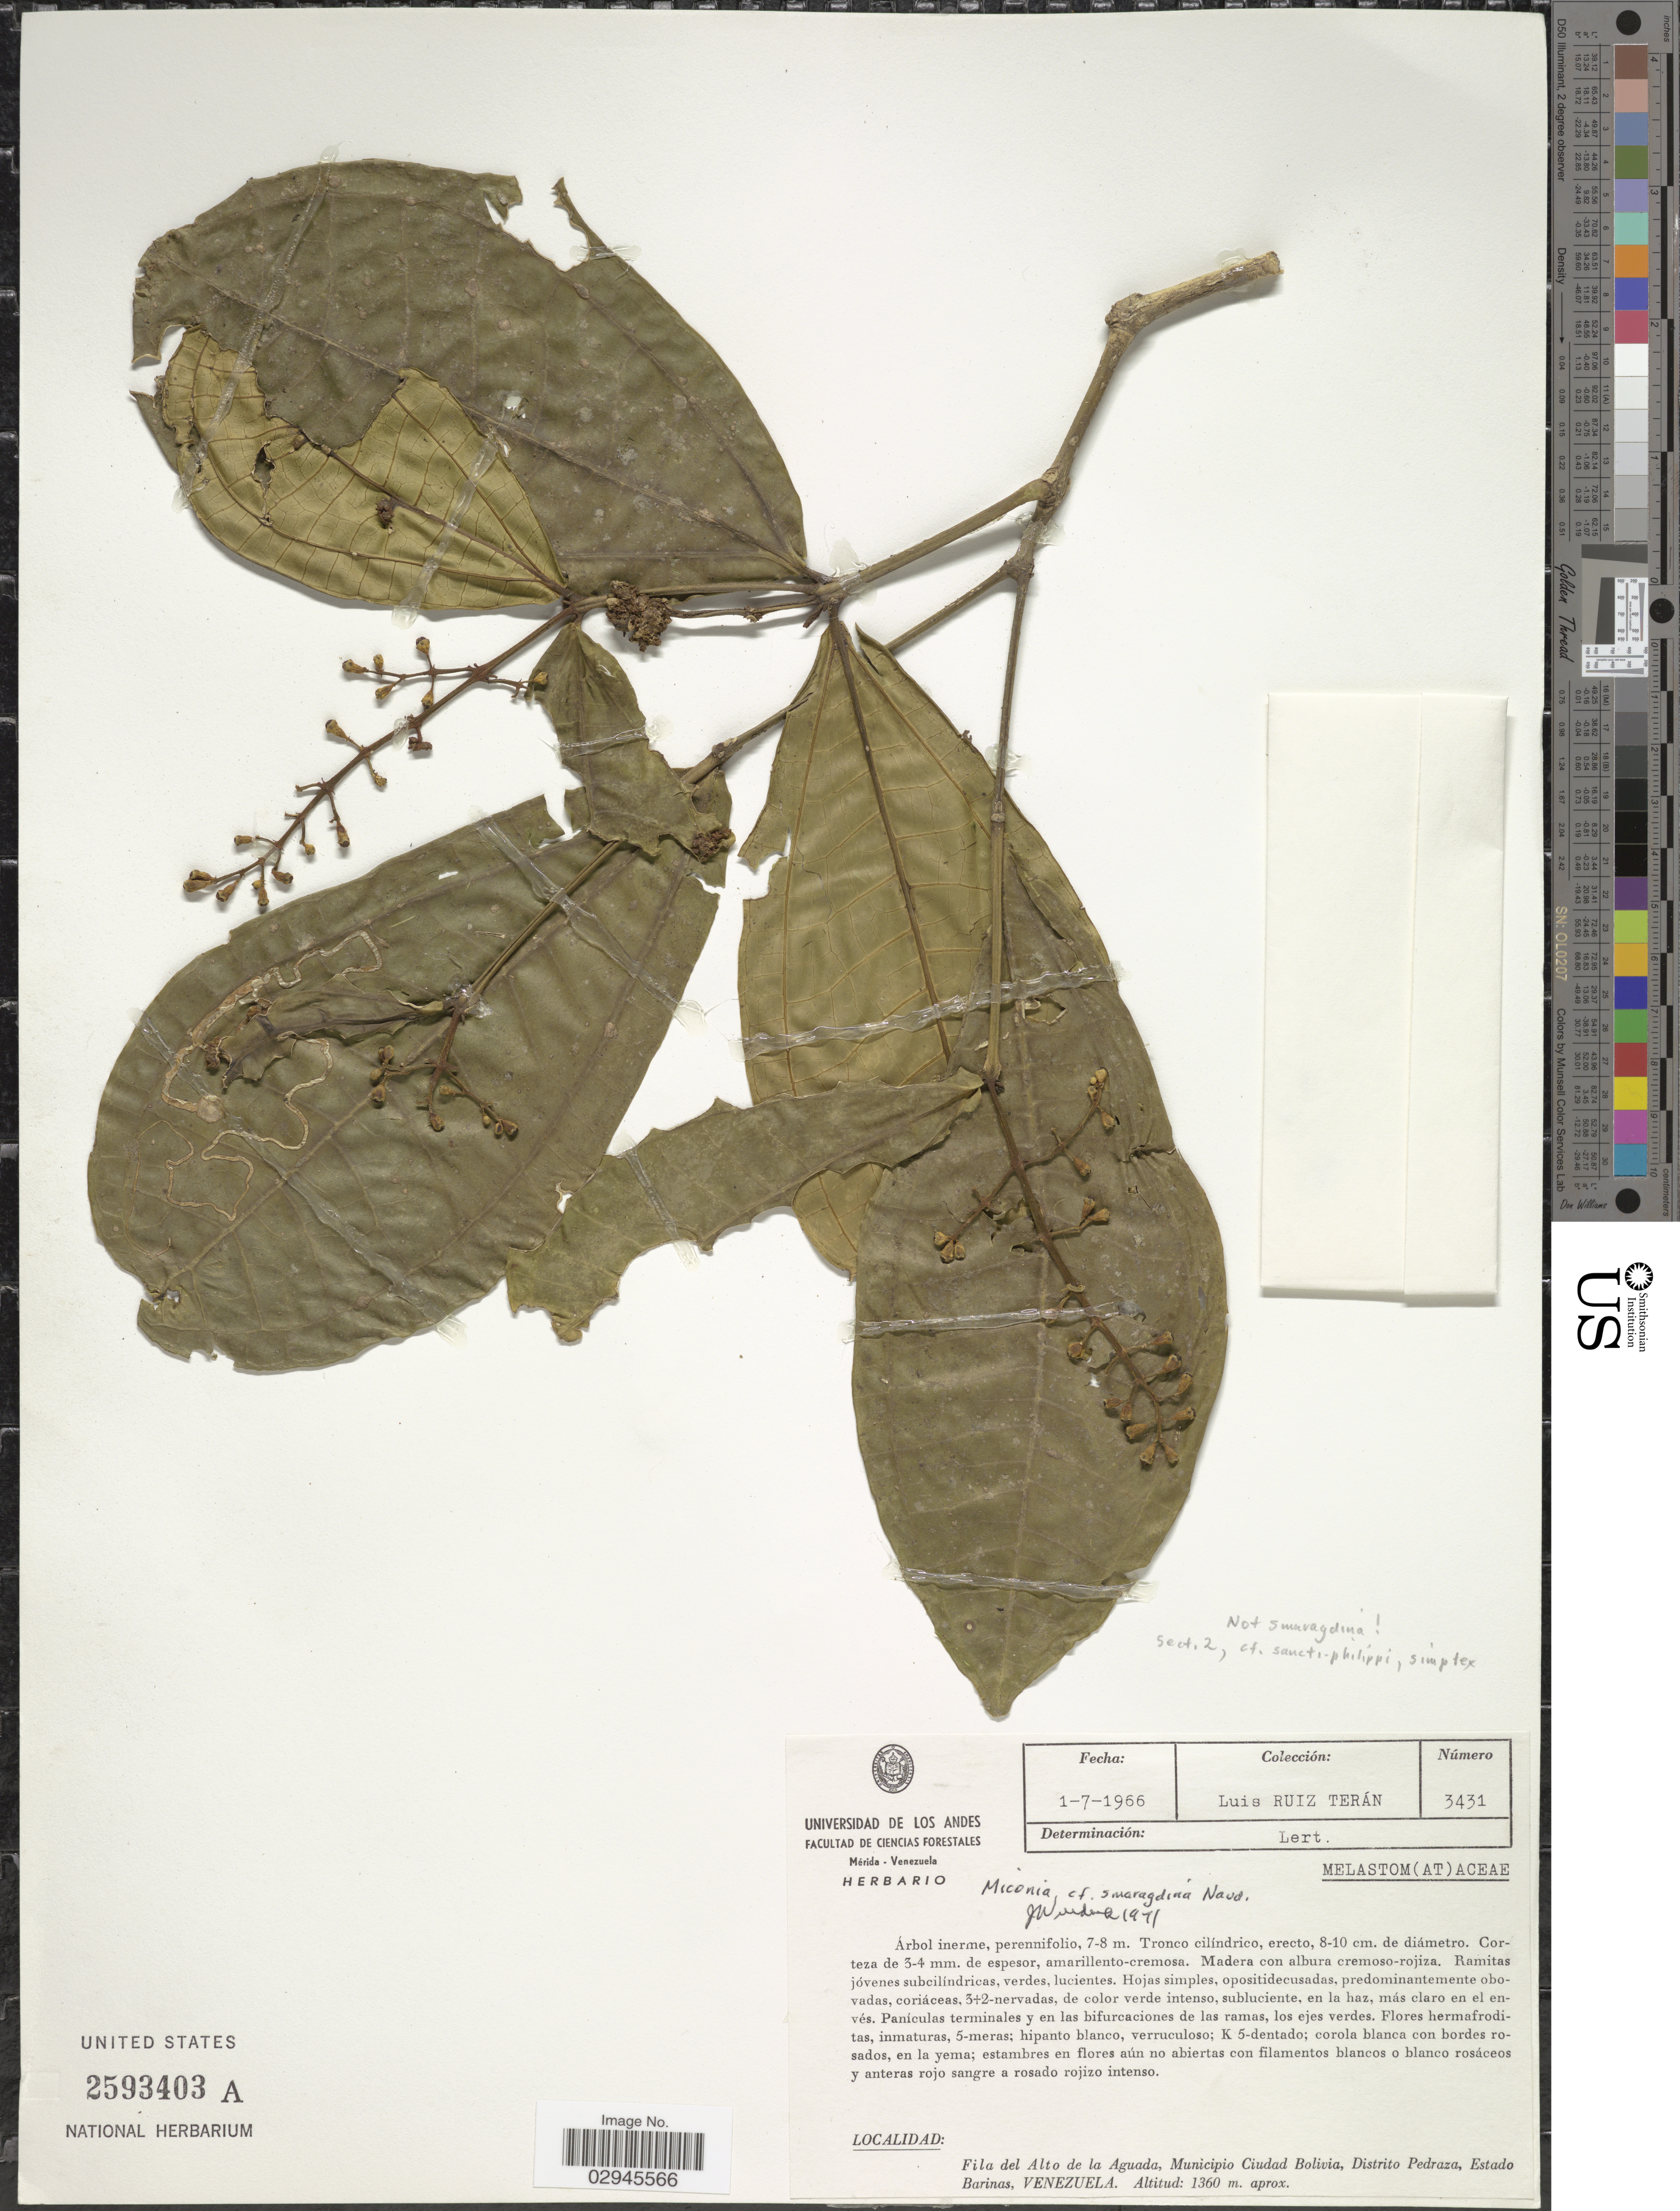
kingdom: Plantae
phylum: Tracheophyta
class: Magnoliopsida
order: Myrtales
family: Melastomataceae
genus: Miconia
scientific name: Miconia sp.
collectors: L. Teran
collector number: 3431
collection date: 1966-07-01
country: Venezuela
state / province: Barinas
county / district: Pedraza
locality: Fila del Alto de la Aguada, Municipio Ciudad Bolivia, Distrito Pedraza.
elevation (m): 1360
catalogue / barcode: US 2593403A